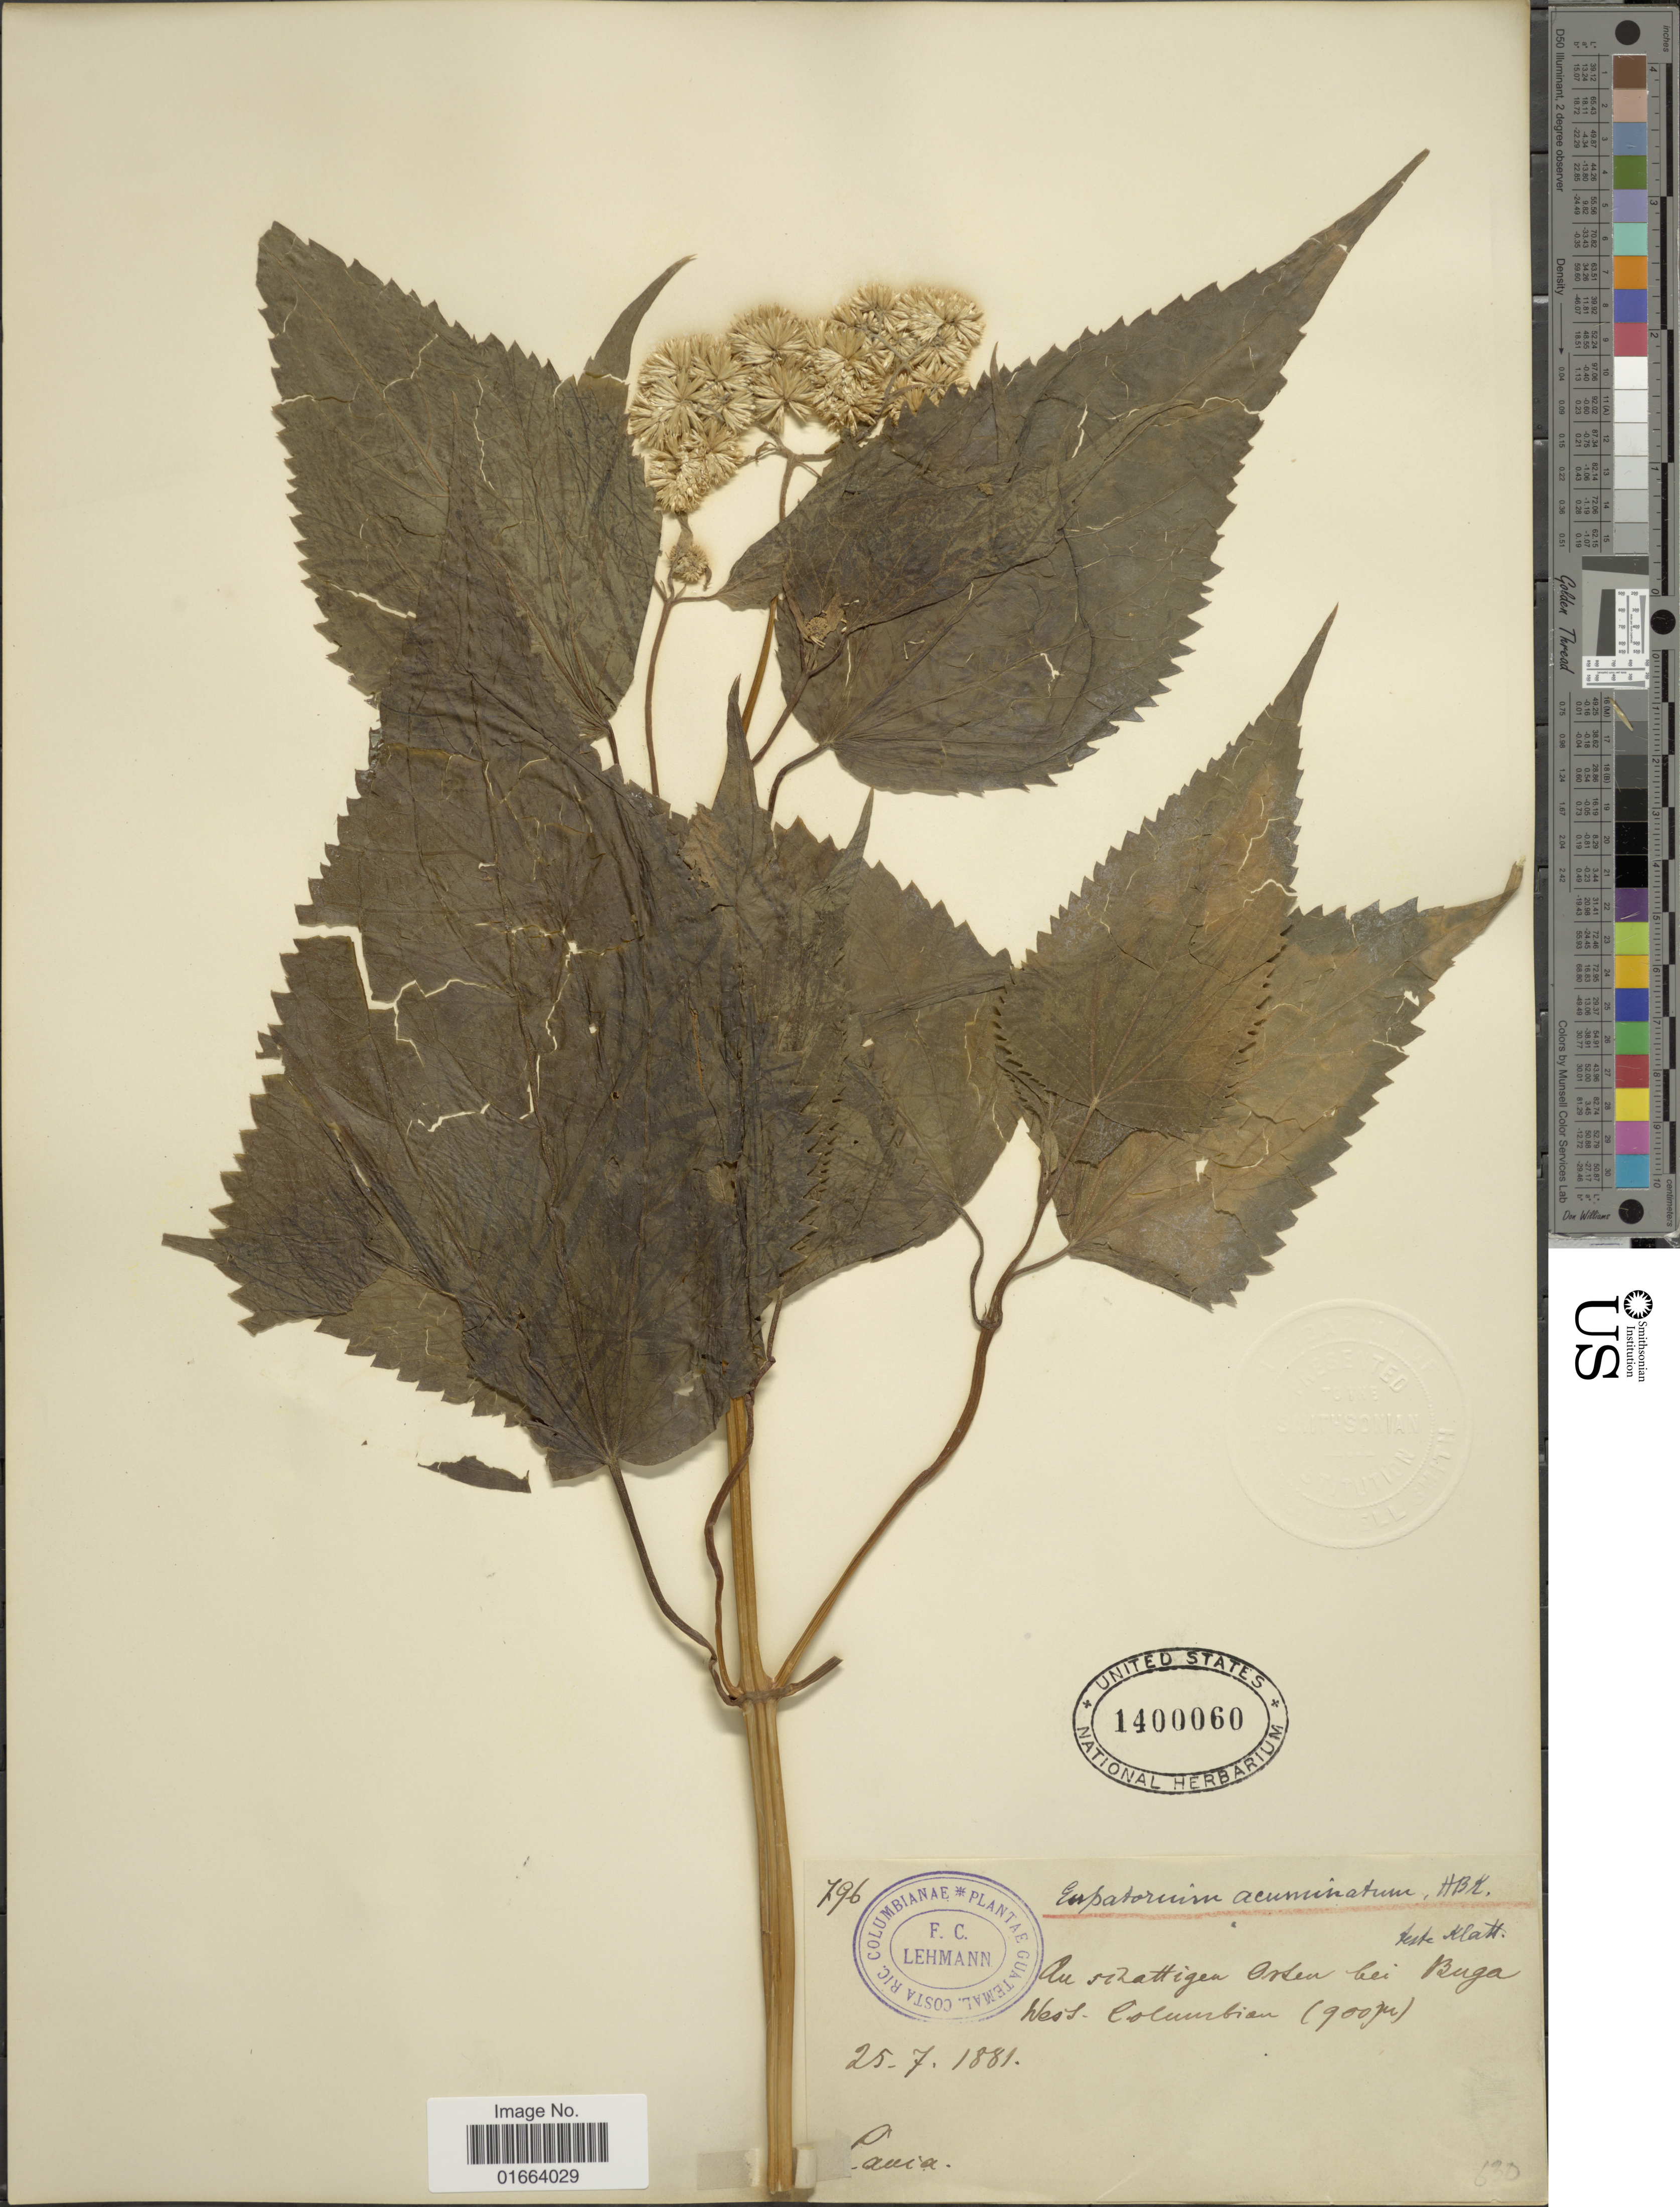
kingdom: Plantae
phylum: Tracheophyta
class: Magnoliopsida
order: Asterales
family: Asteraceae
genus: Critoniella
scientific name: Critoniella acuminata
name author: (Kunth) R.M. King & H. Rob.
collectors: F. C. Lehmann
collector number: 796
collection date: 1881-07-25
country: Colombia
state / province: Cauca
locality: An schattigen Orten bei Buga West Columbian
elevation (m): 900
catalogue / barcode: US 1400060